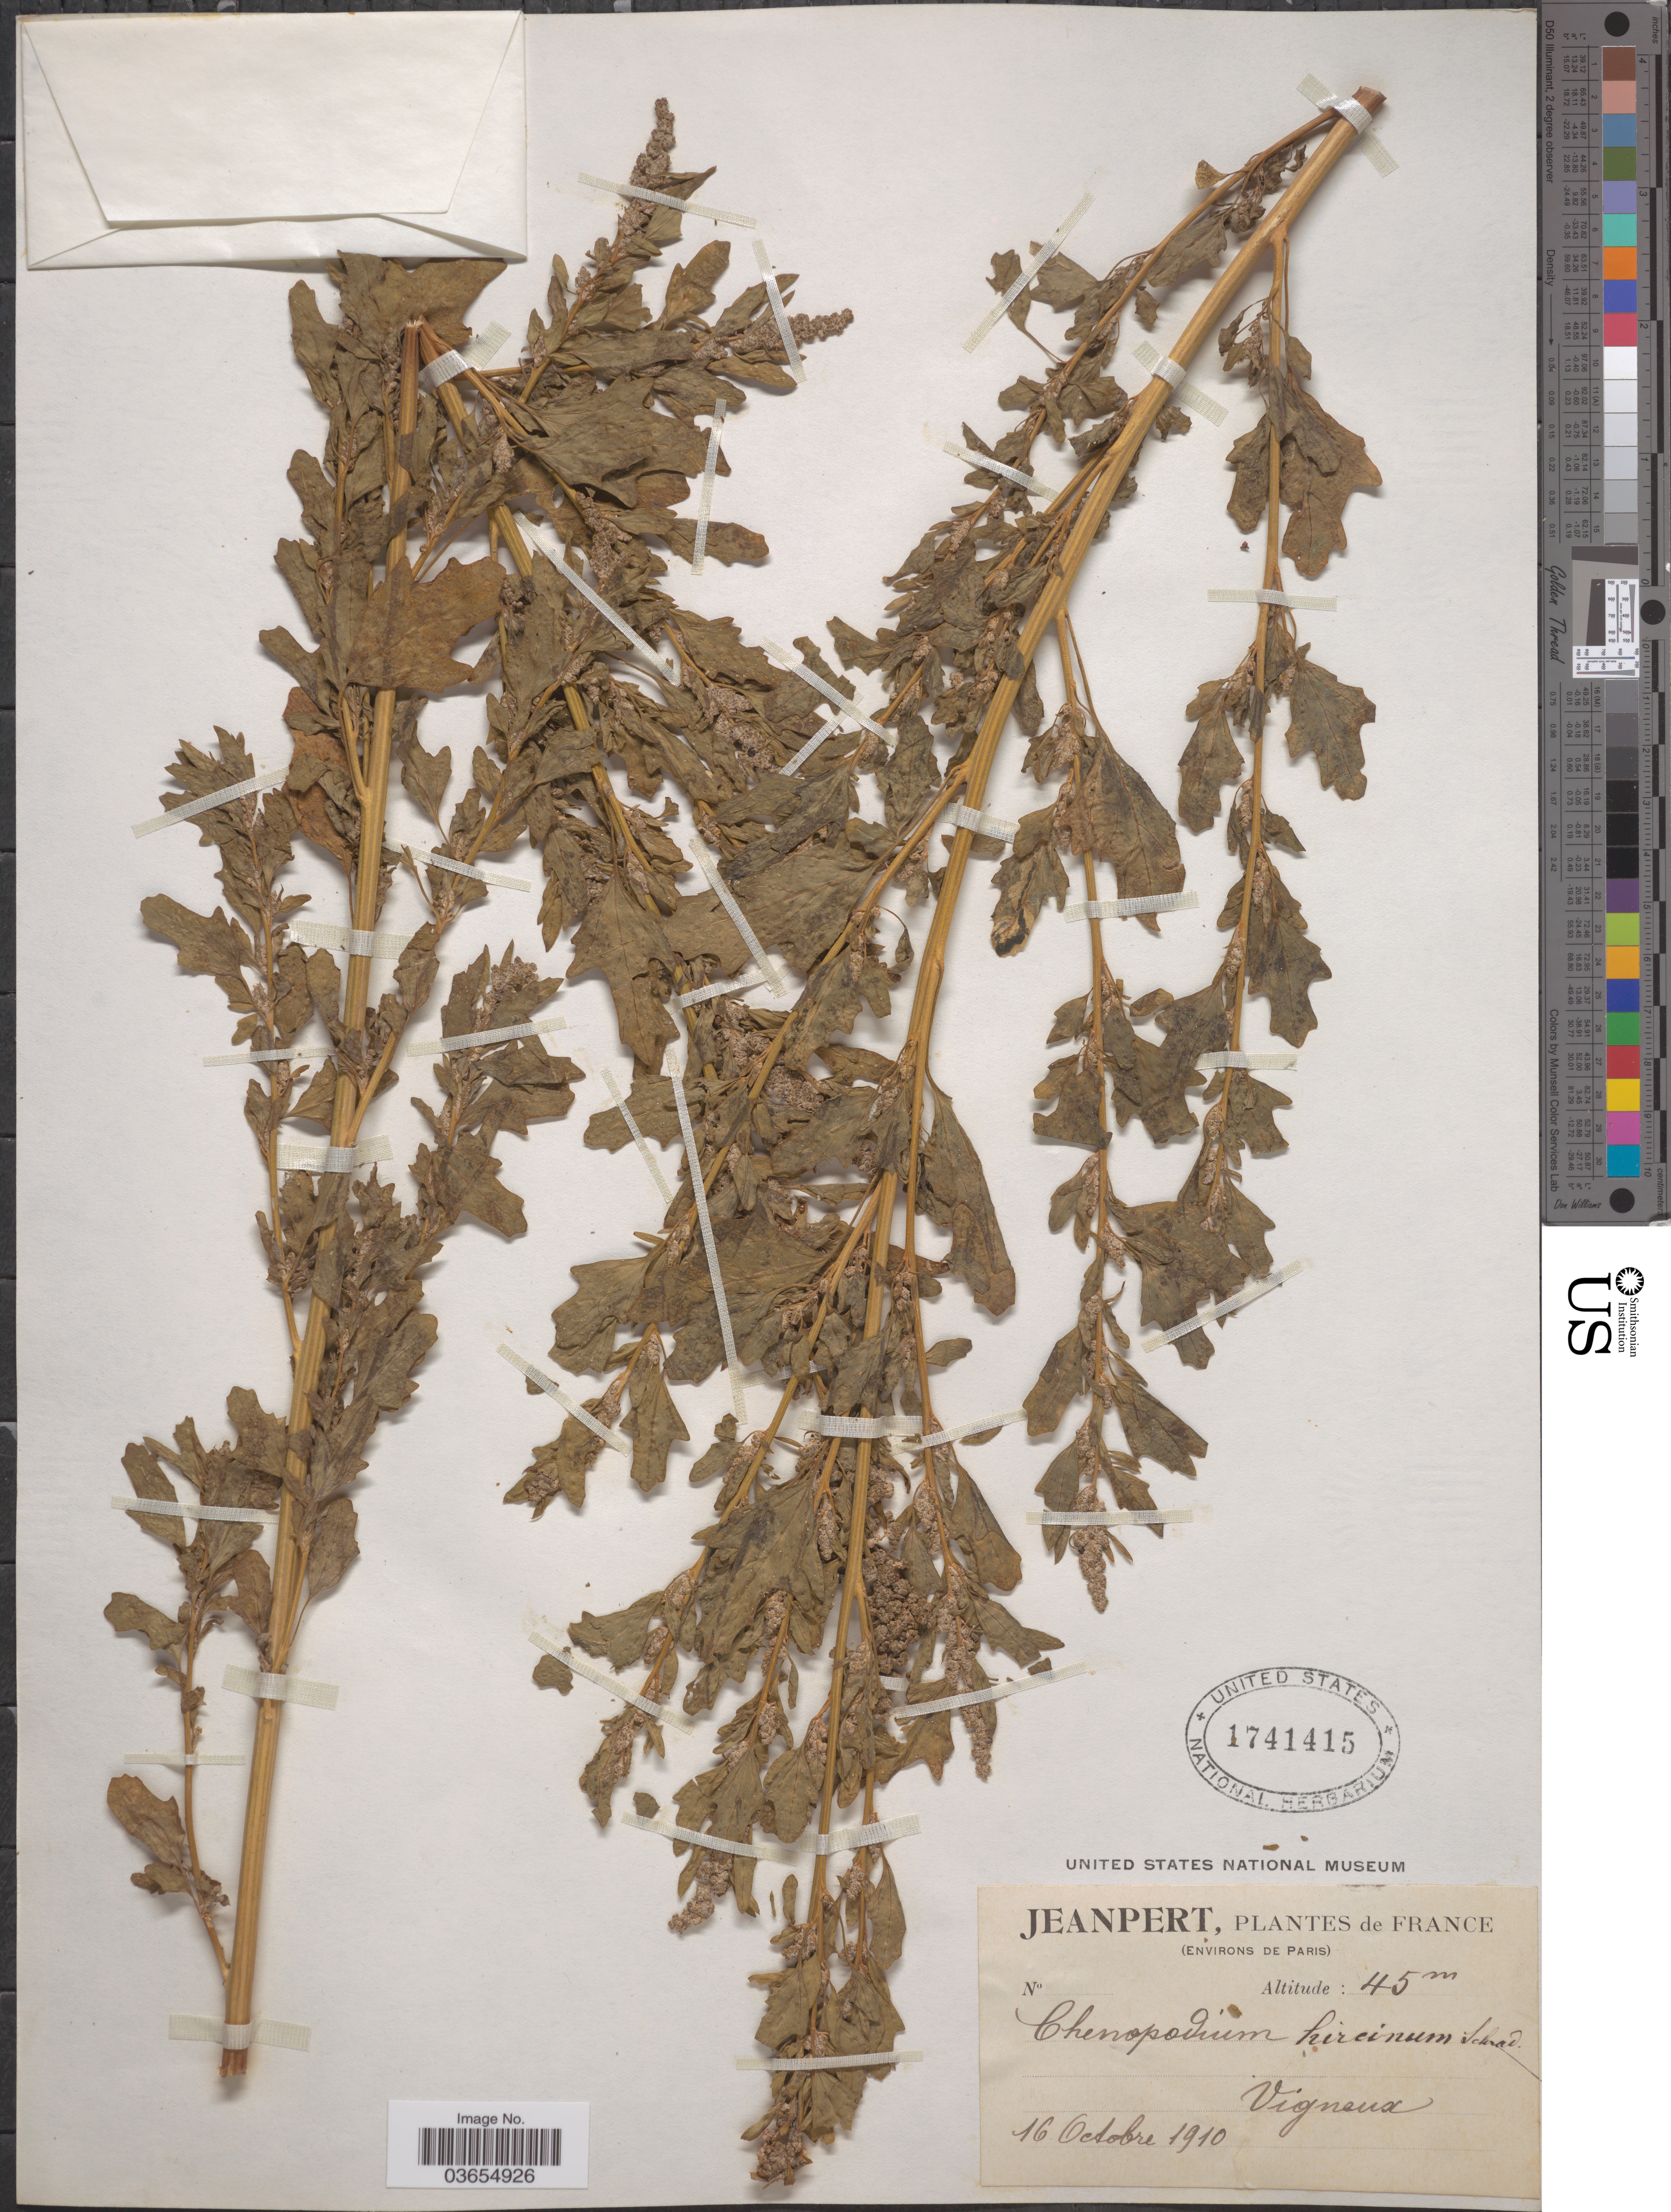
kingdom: Plantae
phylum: Tracheophyta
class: Magnoliopsida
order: Caryophyllales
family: Amaranthaceae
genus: Chenopodium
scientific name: Chenopodium hircinum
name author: Schrad.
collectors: Jeanpert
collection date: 1910-10-16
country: France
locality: (Environs de Paris). Vigneux.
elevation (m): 45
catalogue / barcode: US 1741415